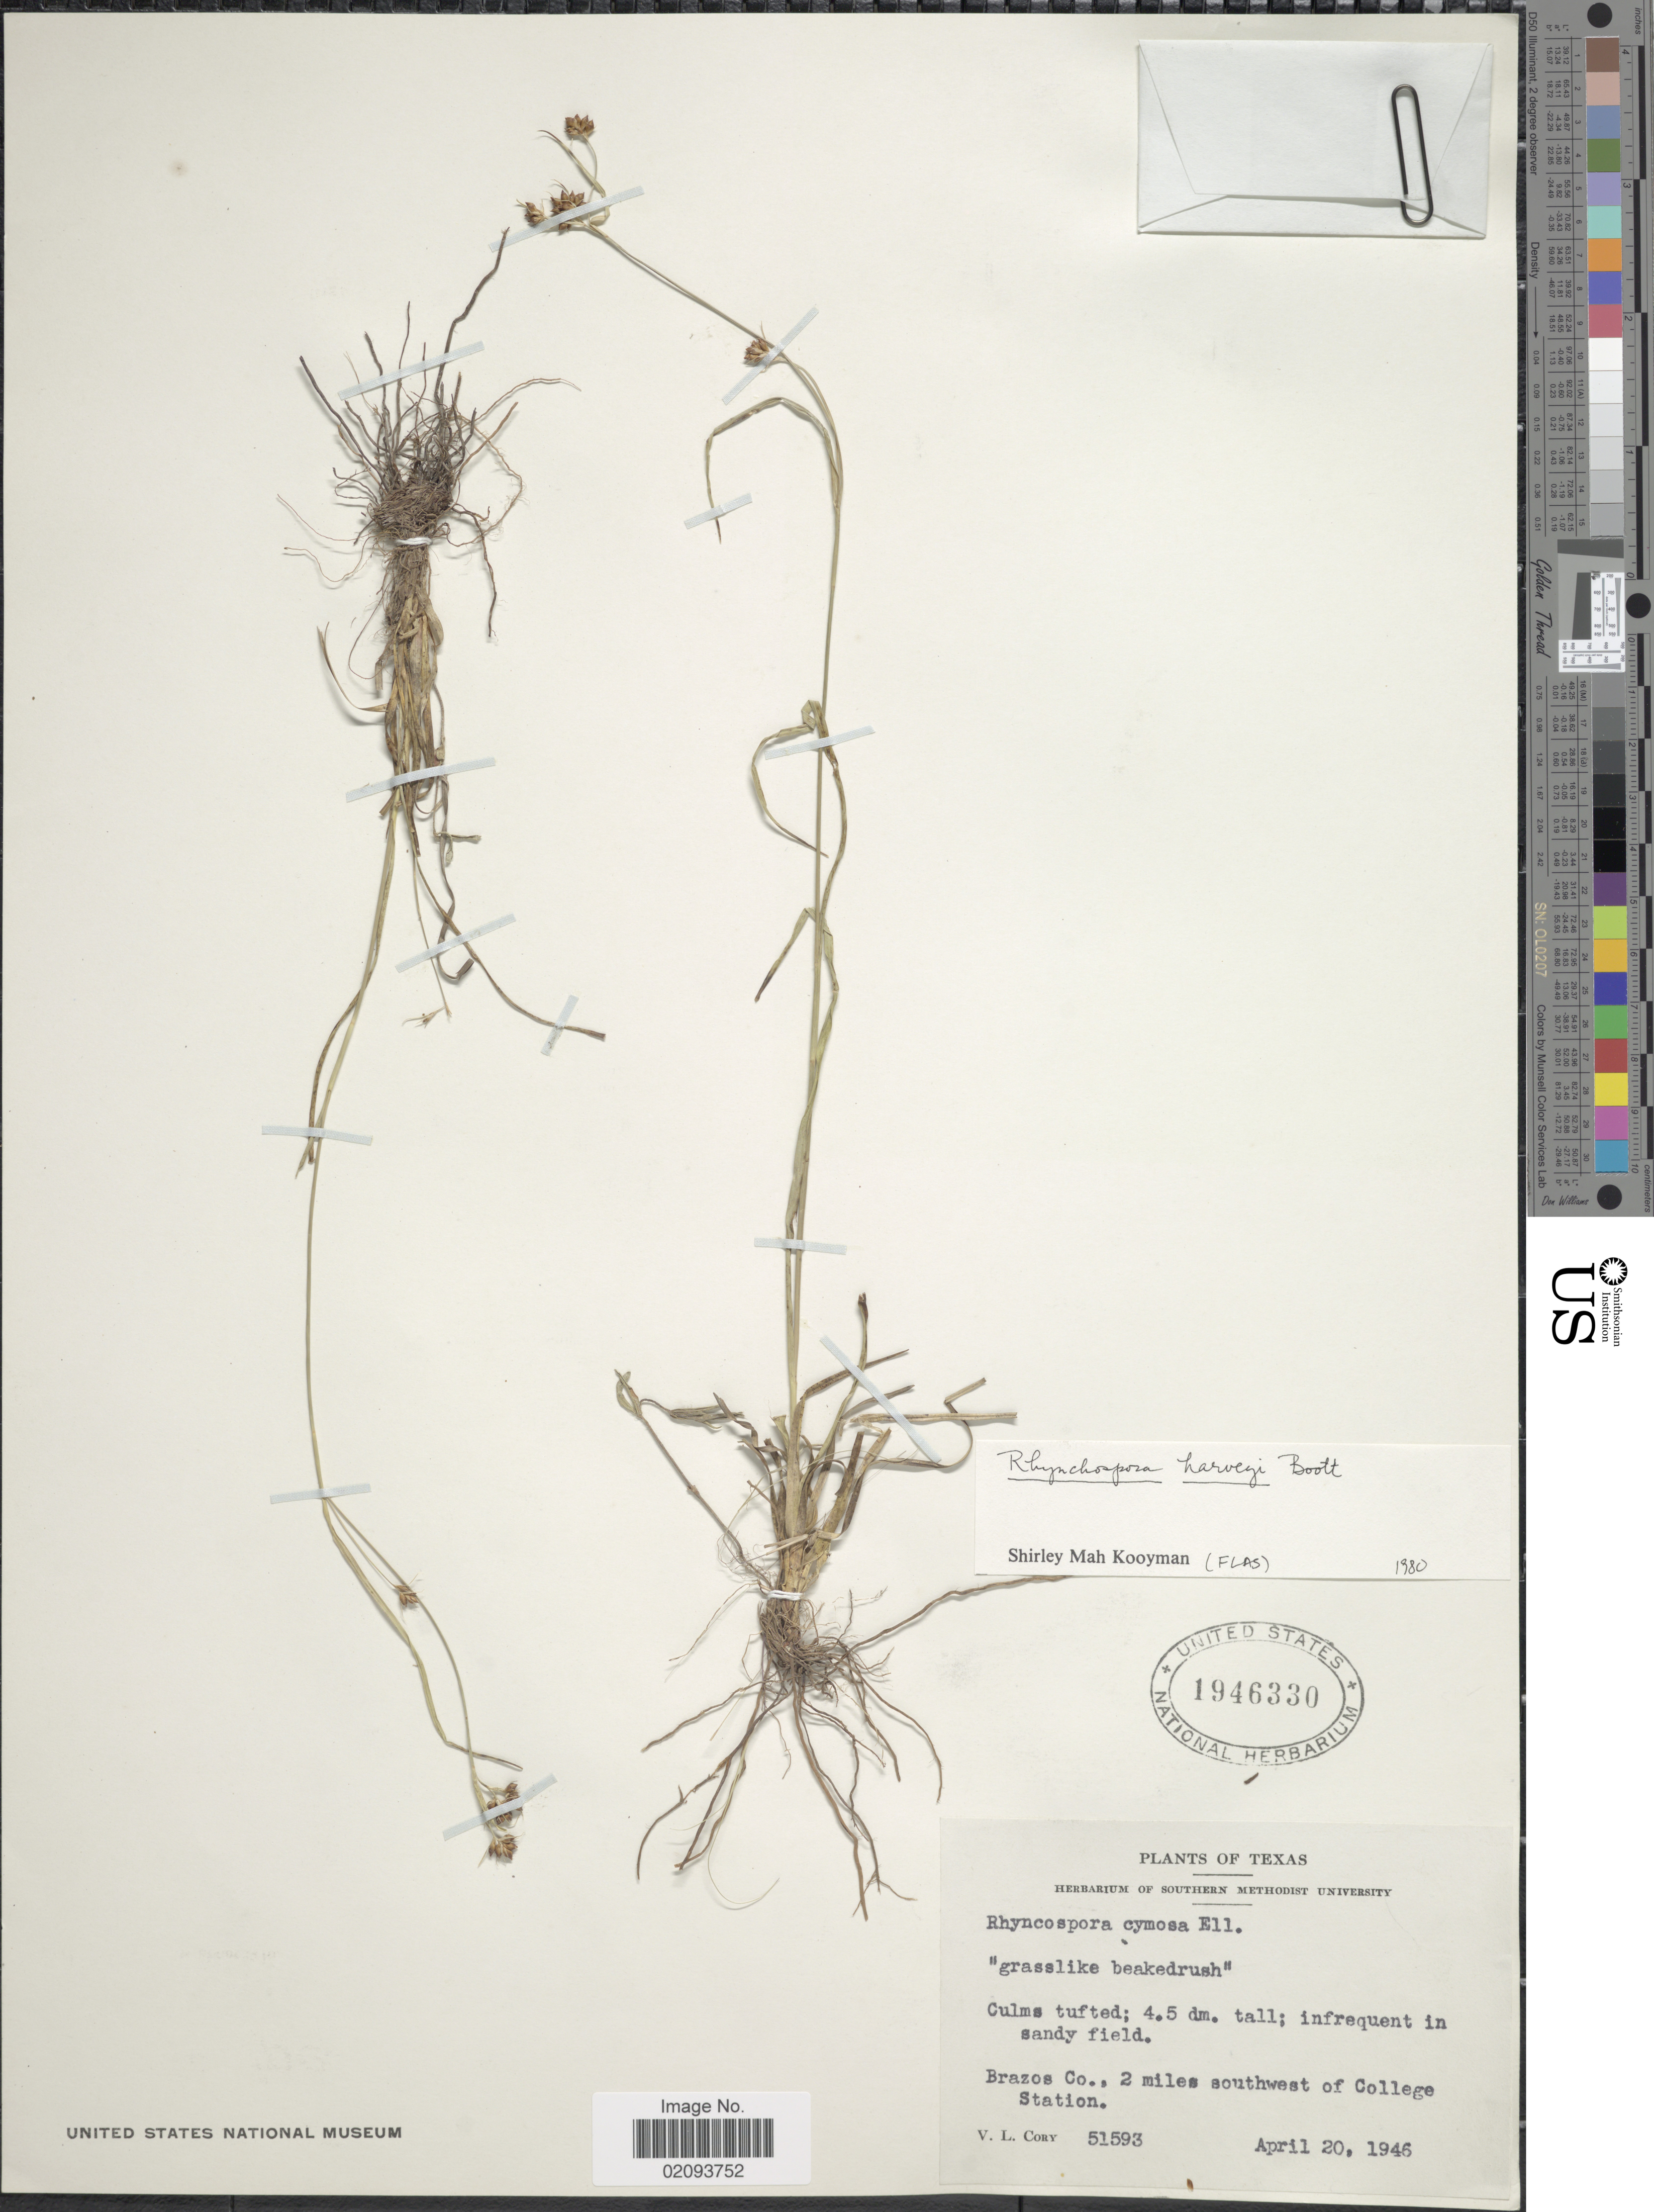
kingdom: Plantae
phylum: Tracheophyta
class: Liliopsida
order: Poales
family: Cyperaceae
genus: Rhynchospora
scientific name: Rhynchospora harveyi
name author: W. Boott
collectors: V. Cory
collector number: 51593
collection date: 1946-04-20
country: United States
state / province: Texas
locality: Brazos Co., 2 miles southwest of College Station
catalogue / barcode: US 1946330